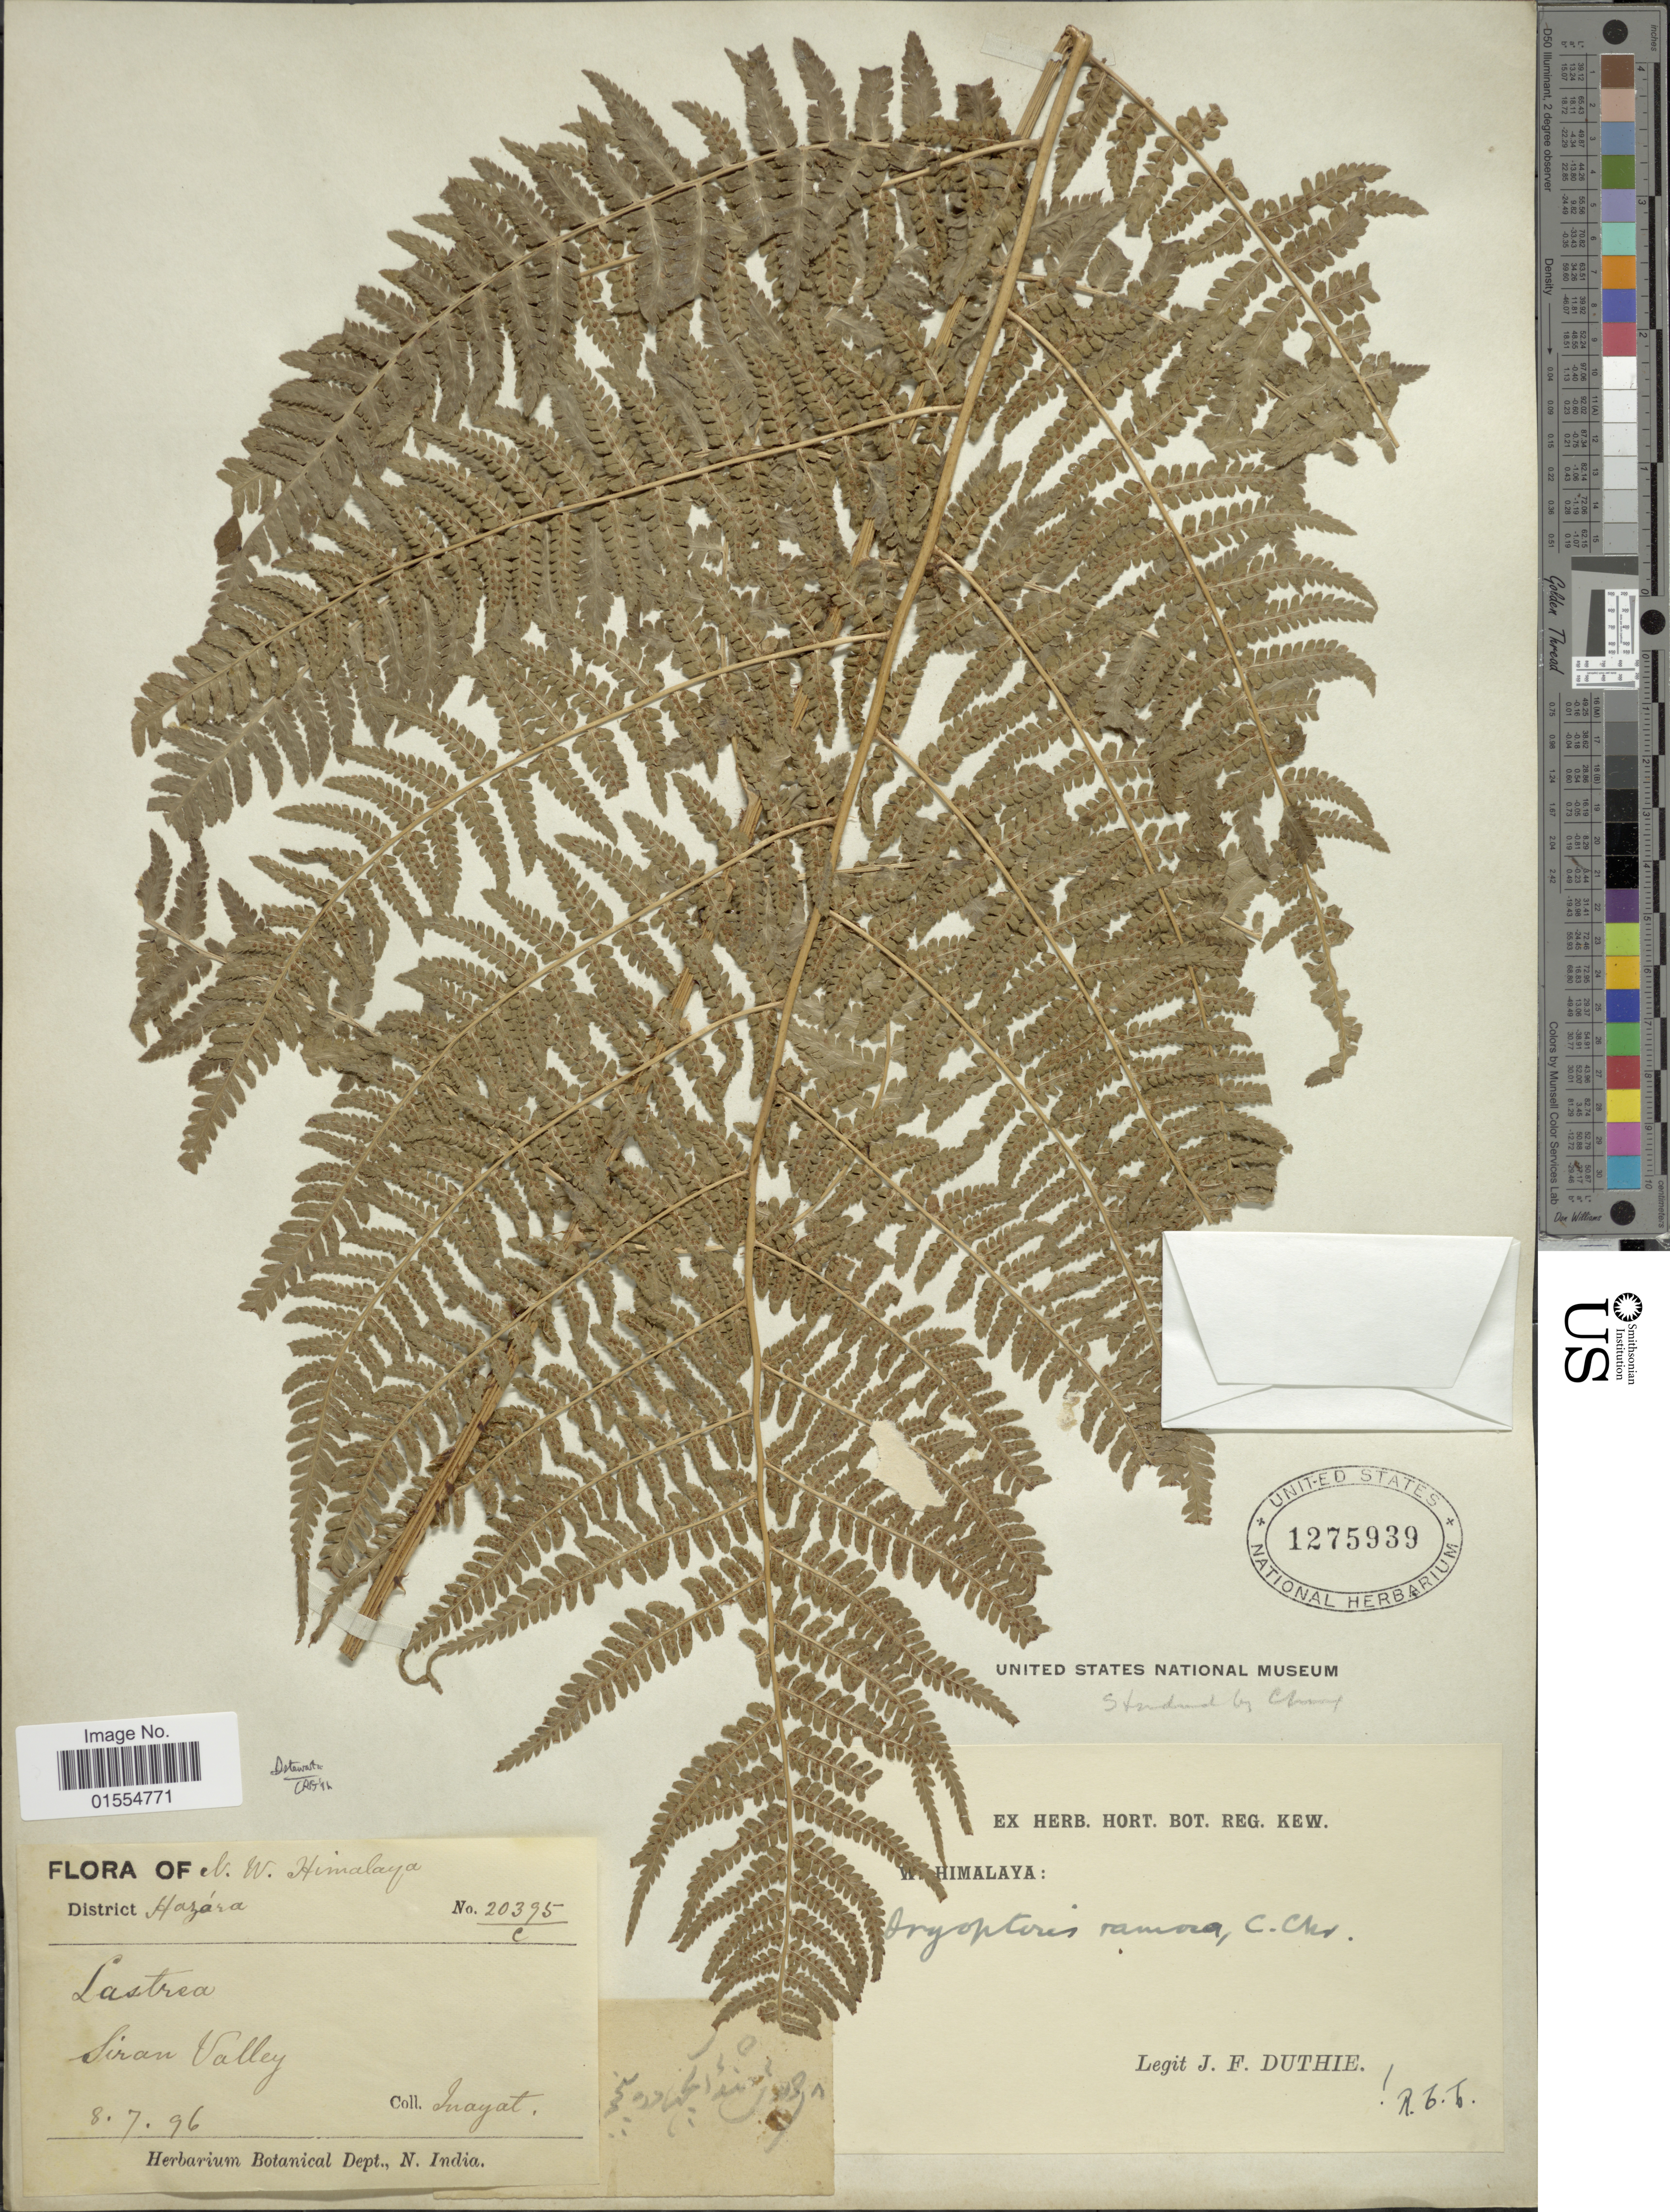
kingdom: Plantae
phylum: Tracheophyta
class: Polypodiopsida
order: Polypodiales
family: Dryopteridaceae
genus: Dryopteris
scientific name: Dryopteris ramosa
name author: (C. Hope) C. Chr.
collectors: J. F. Duthie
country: India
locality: W. Himalaya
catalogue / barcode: US 1275939